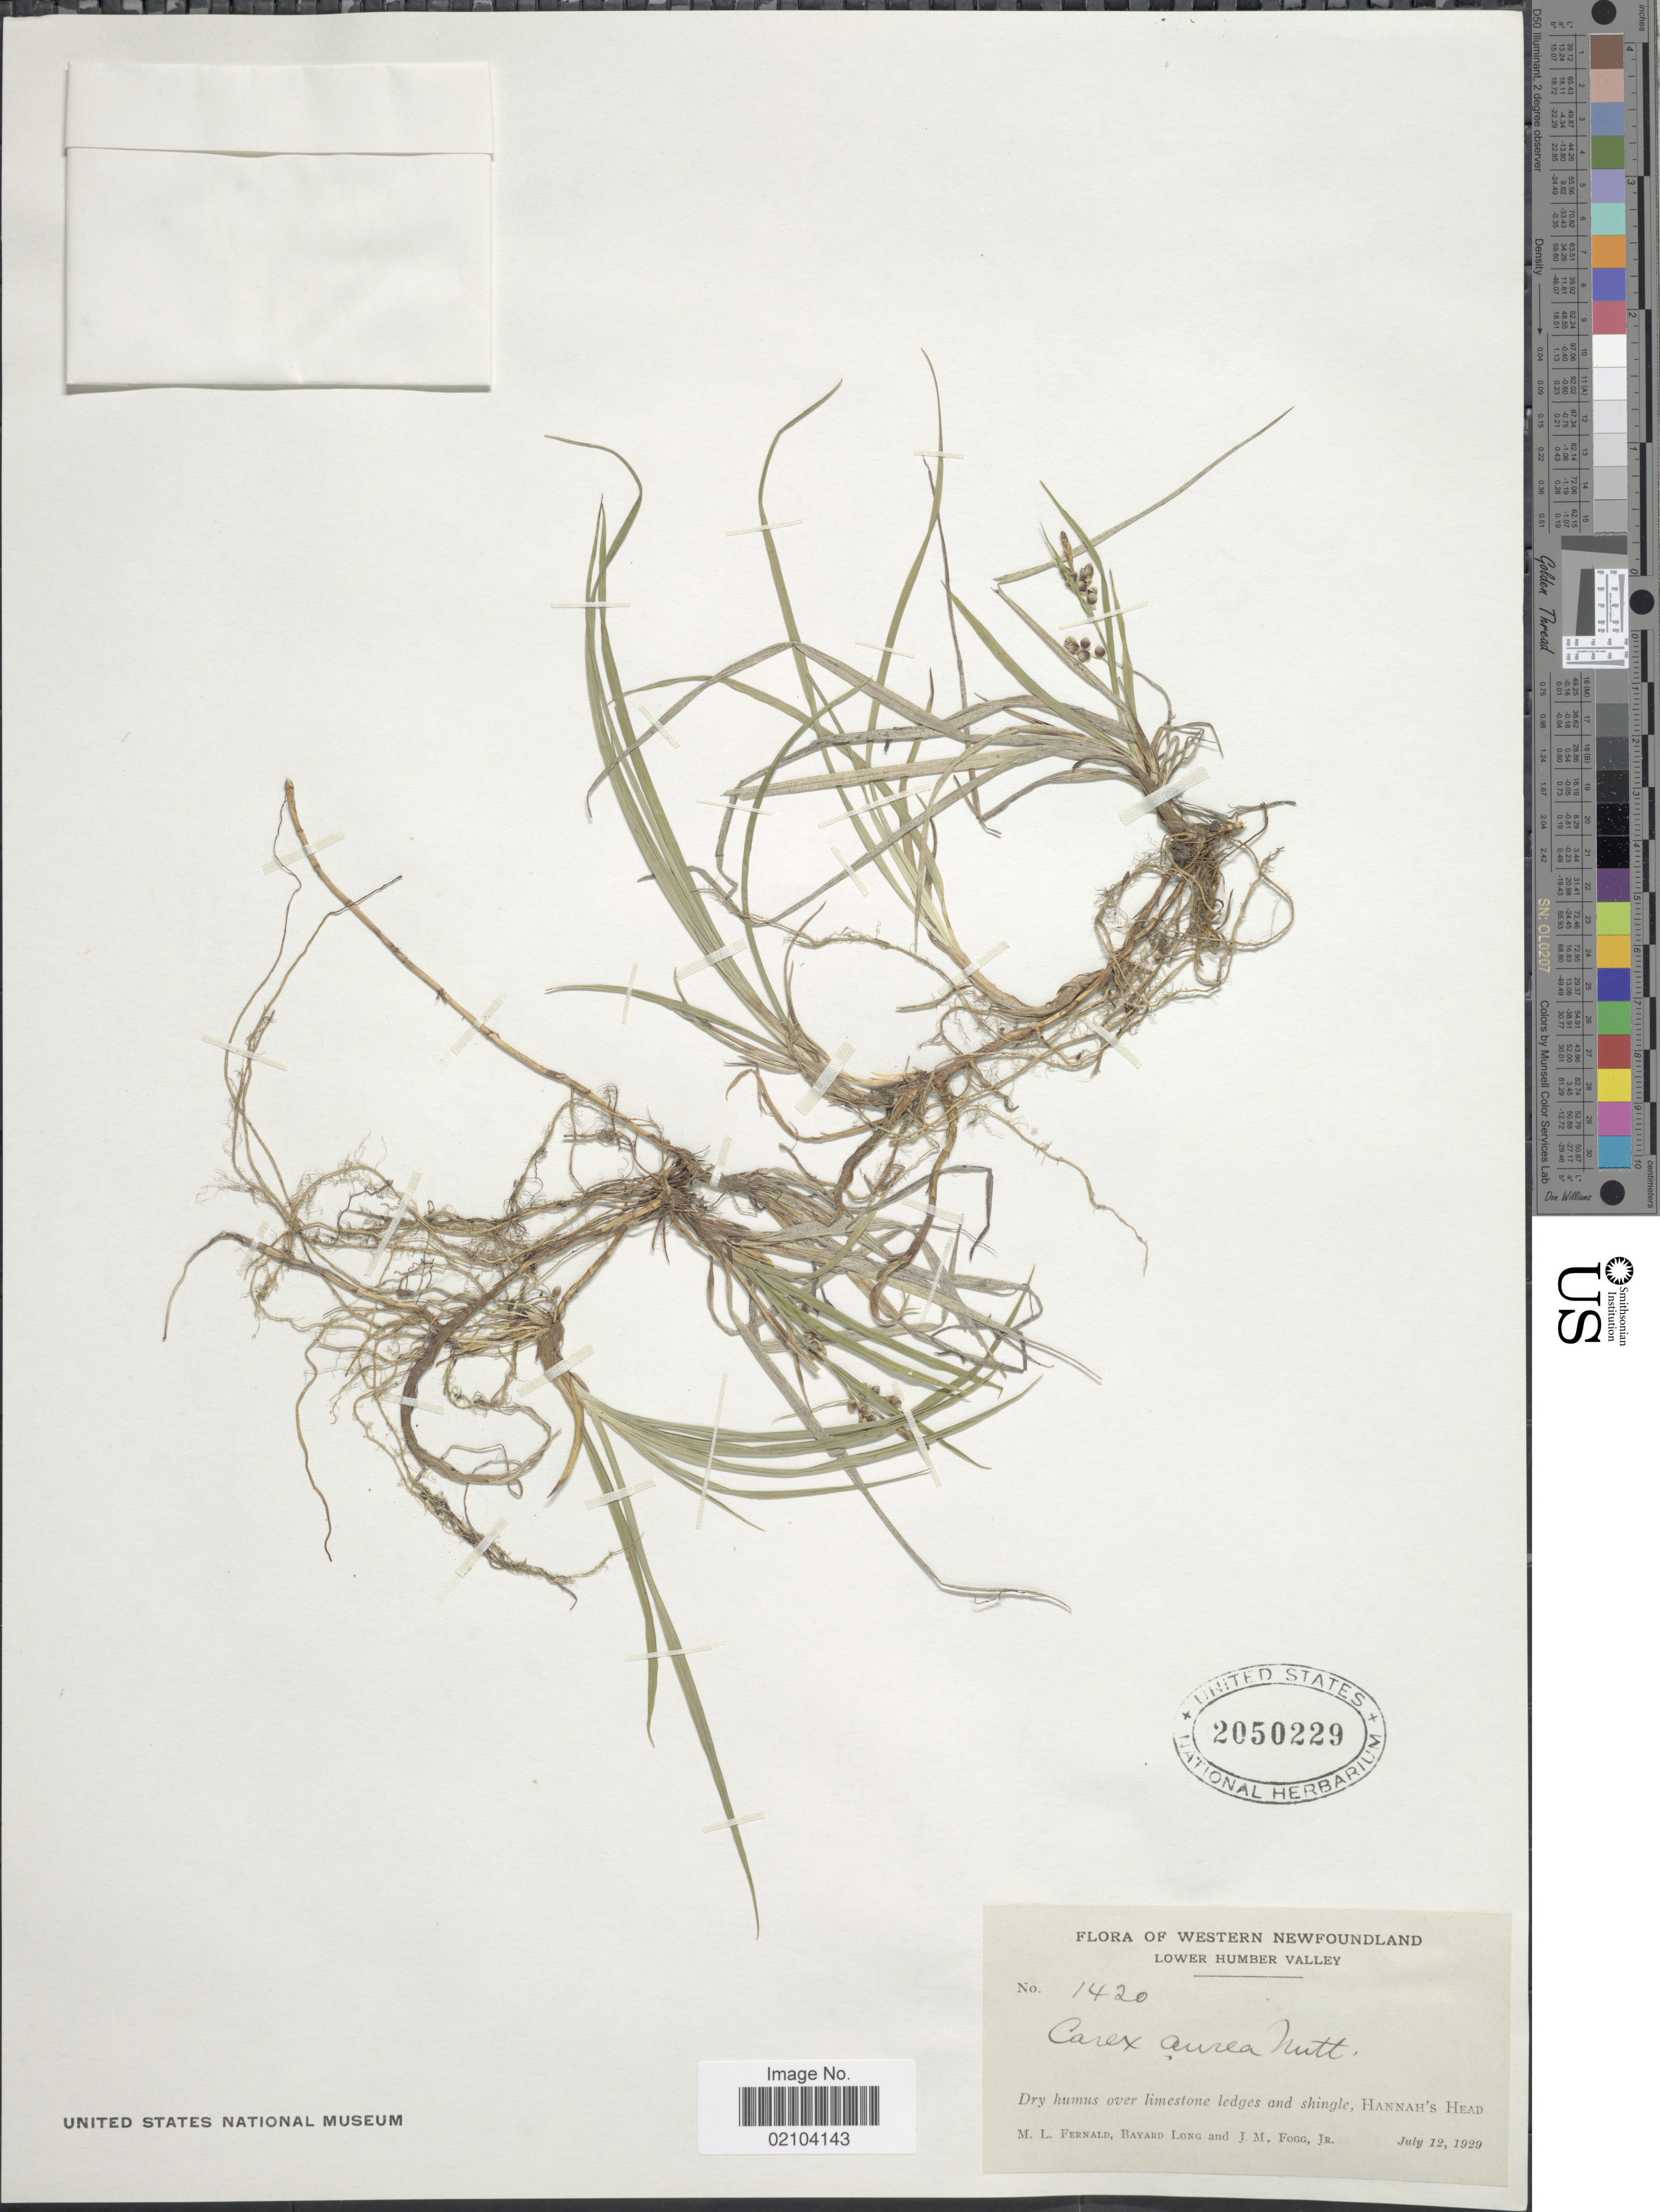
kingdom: Plantae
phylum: Tracheophyta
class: Liliopsida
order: Poales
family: Cyperaceae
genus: Carex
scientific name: Carex aurea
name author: Nutt.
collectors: M. L. Fernald, B. Long & J. Fogg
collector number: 1420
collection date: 1929-07-12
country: Canada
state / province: Newfoundland and Labrador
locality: Western Foundland. Lower Humber Valley. Dry humus over limestone ledges and shingle, Hannah's Head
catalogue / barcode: US 2050229